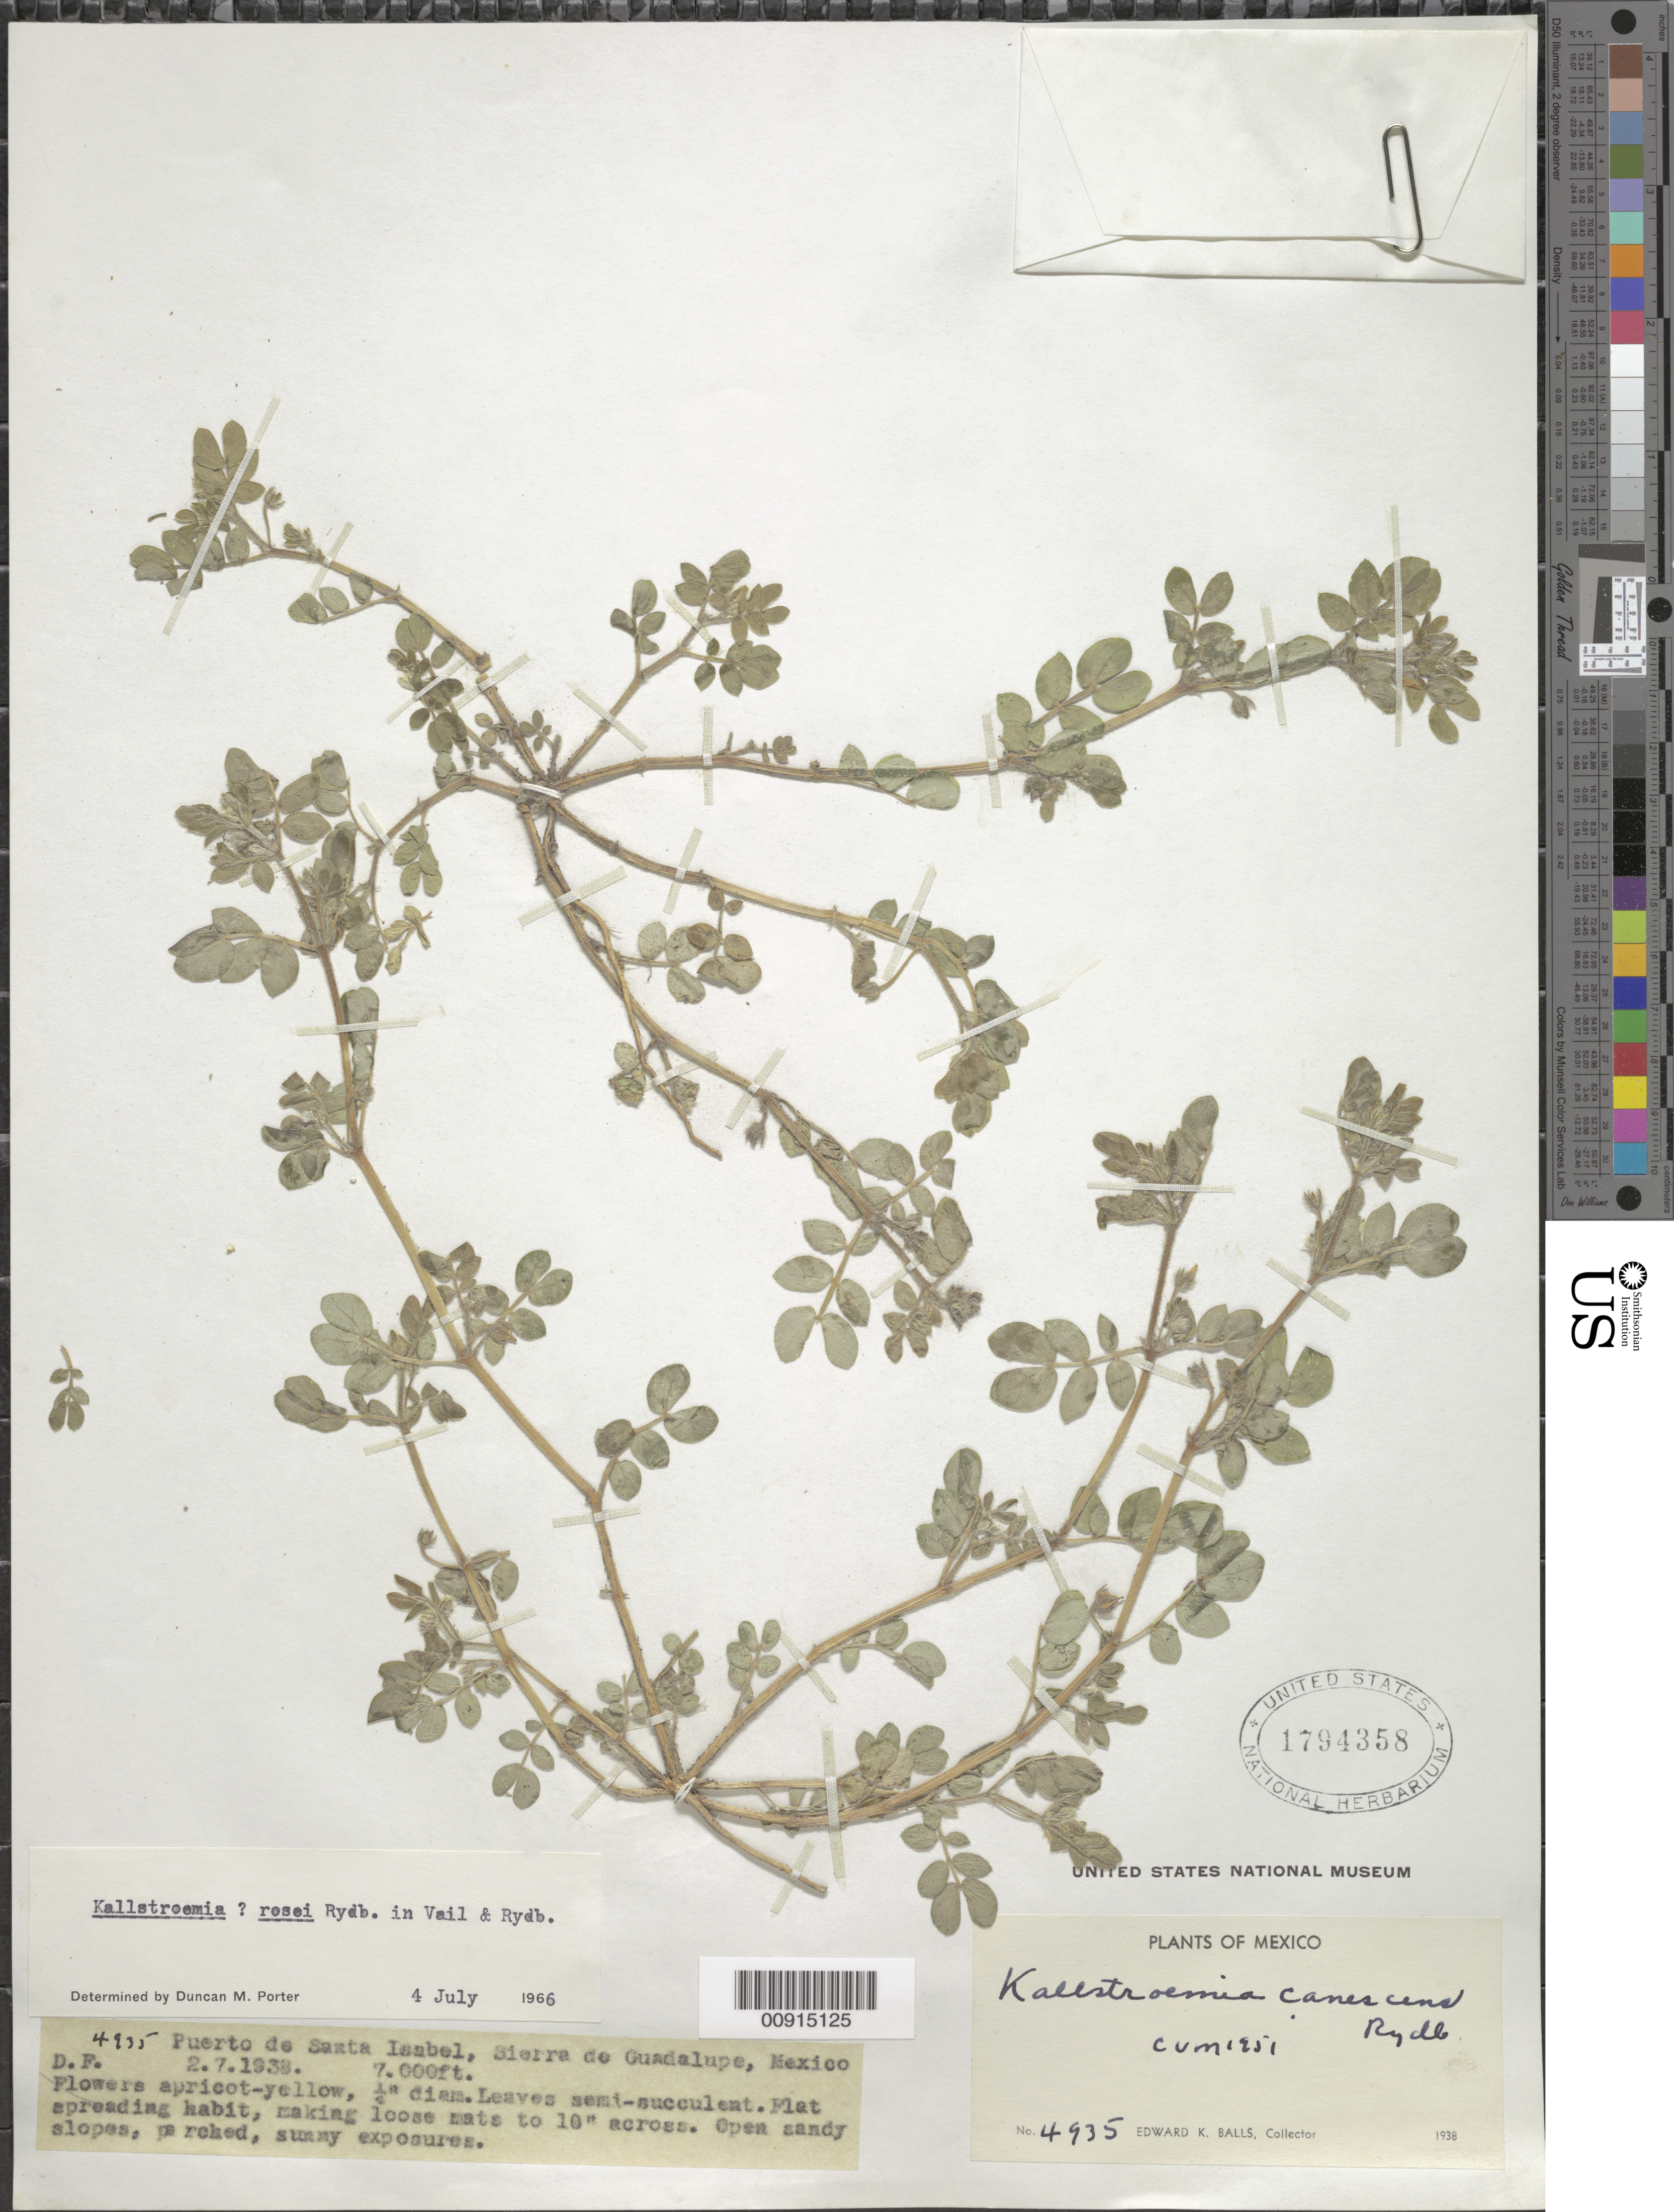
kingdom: Plantae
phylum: Tracheophyta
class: Magnoliopsida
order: Zygophyllales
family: Zygophyllaceae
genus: Kallstroemia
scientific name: Kallstroemia rosei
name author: Rydb.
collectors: E. K. Balls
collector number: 4935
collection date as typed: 07 Feb 1938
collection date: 1938-02-07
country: Mexico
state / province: Distrito Federal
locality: Puerto de Santa Isabel, Sierra de Guadalupe, México, D.F.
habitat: Open sandy slopes, parched, sunny exposures.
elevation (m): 2134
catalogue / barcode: US 1794358